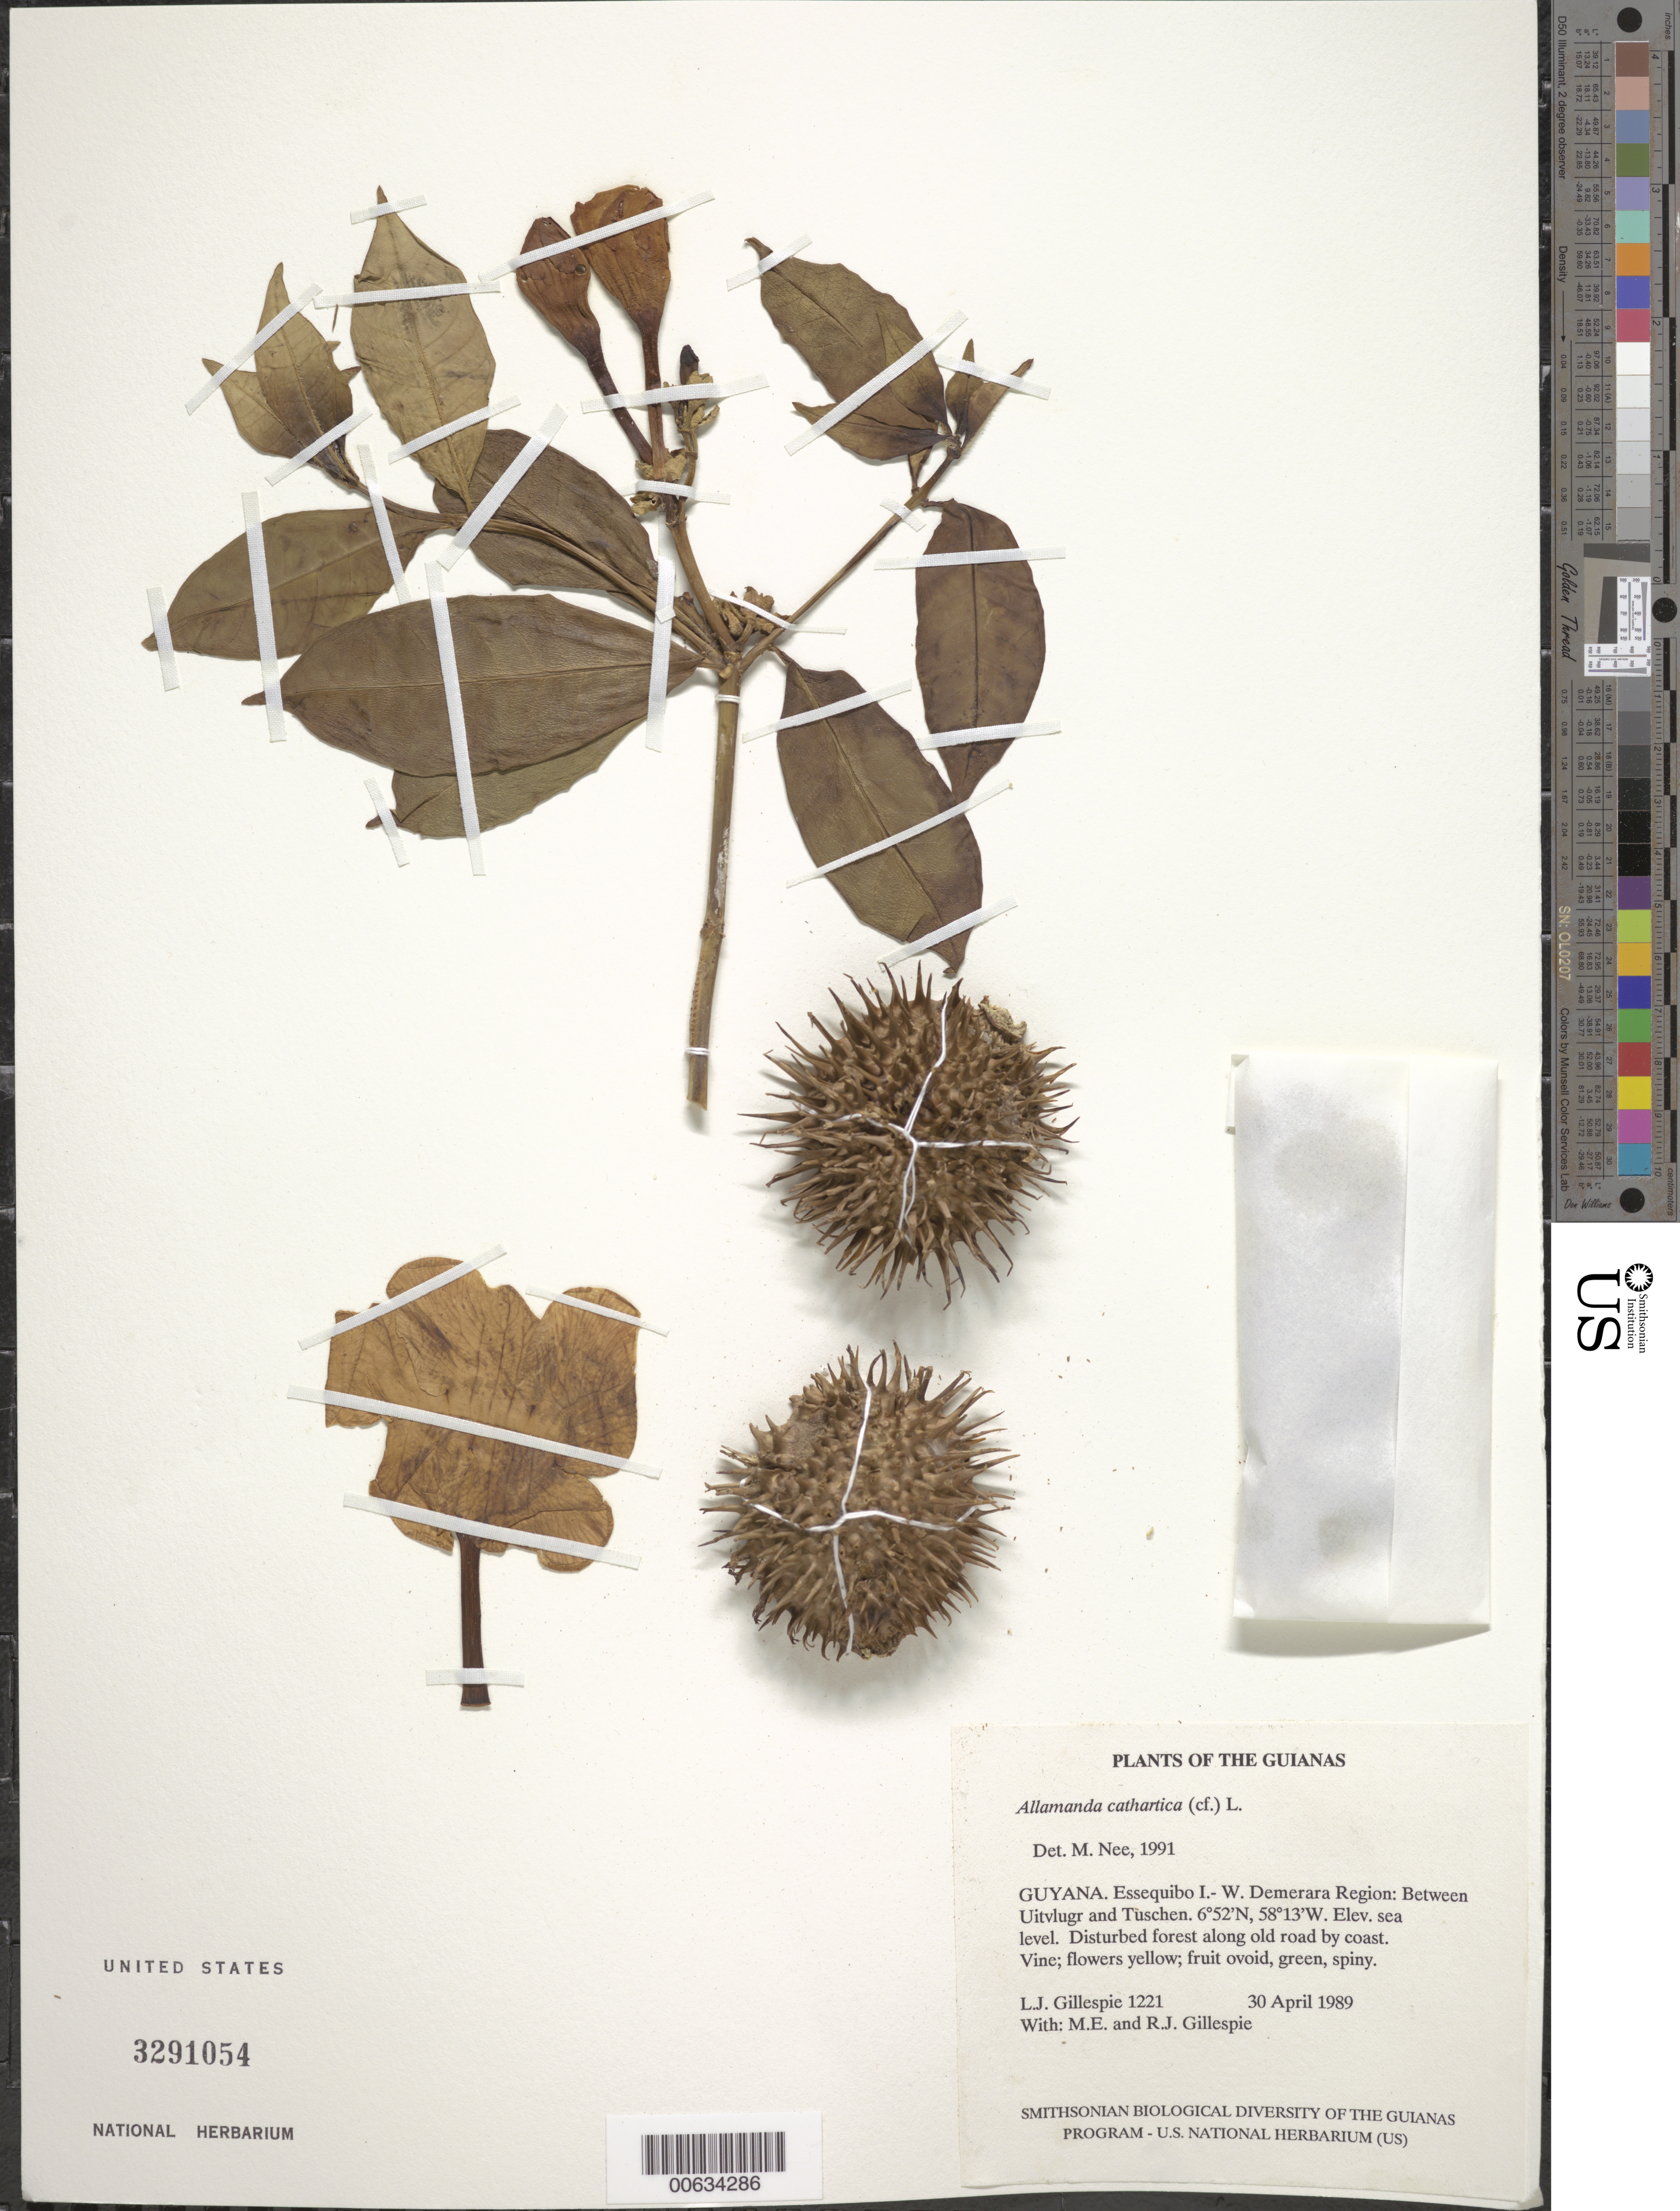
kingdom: Plantae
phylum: Tracheophyta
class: Magnoliopsida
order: Gentianales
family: Apocynaceae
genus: Allamanda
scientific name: Allamanda cathartica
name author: L.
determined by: Nee, Michael H.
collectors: L. J. Gillespie, M. Gillespie & R. Gillespie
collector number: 1221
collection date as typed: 30 April 1989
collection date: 1989-04-30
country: Guyana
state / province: Essequibo Isl-W. Demerara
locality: Between Uitvlugr and Tuschen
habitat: Disturbed forest along old road by coast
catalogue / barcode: US 3291054